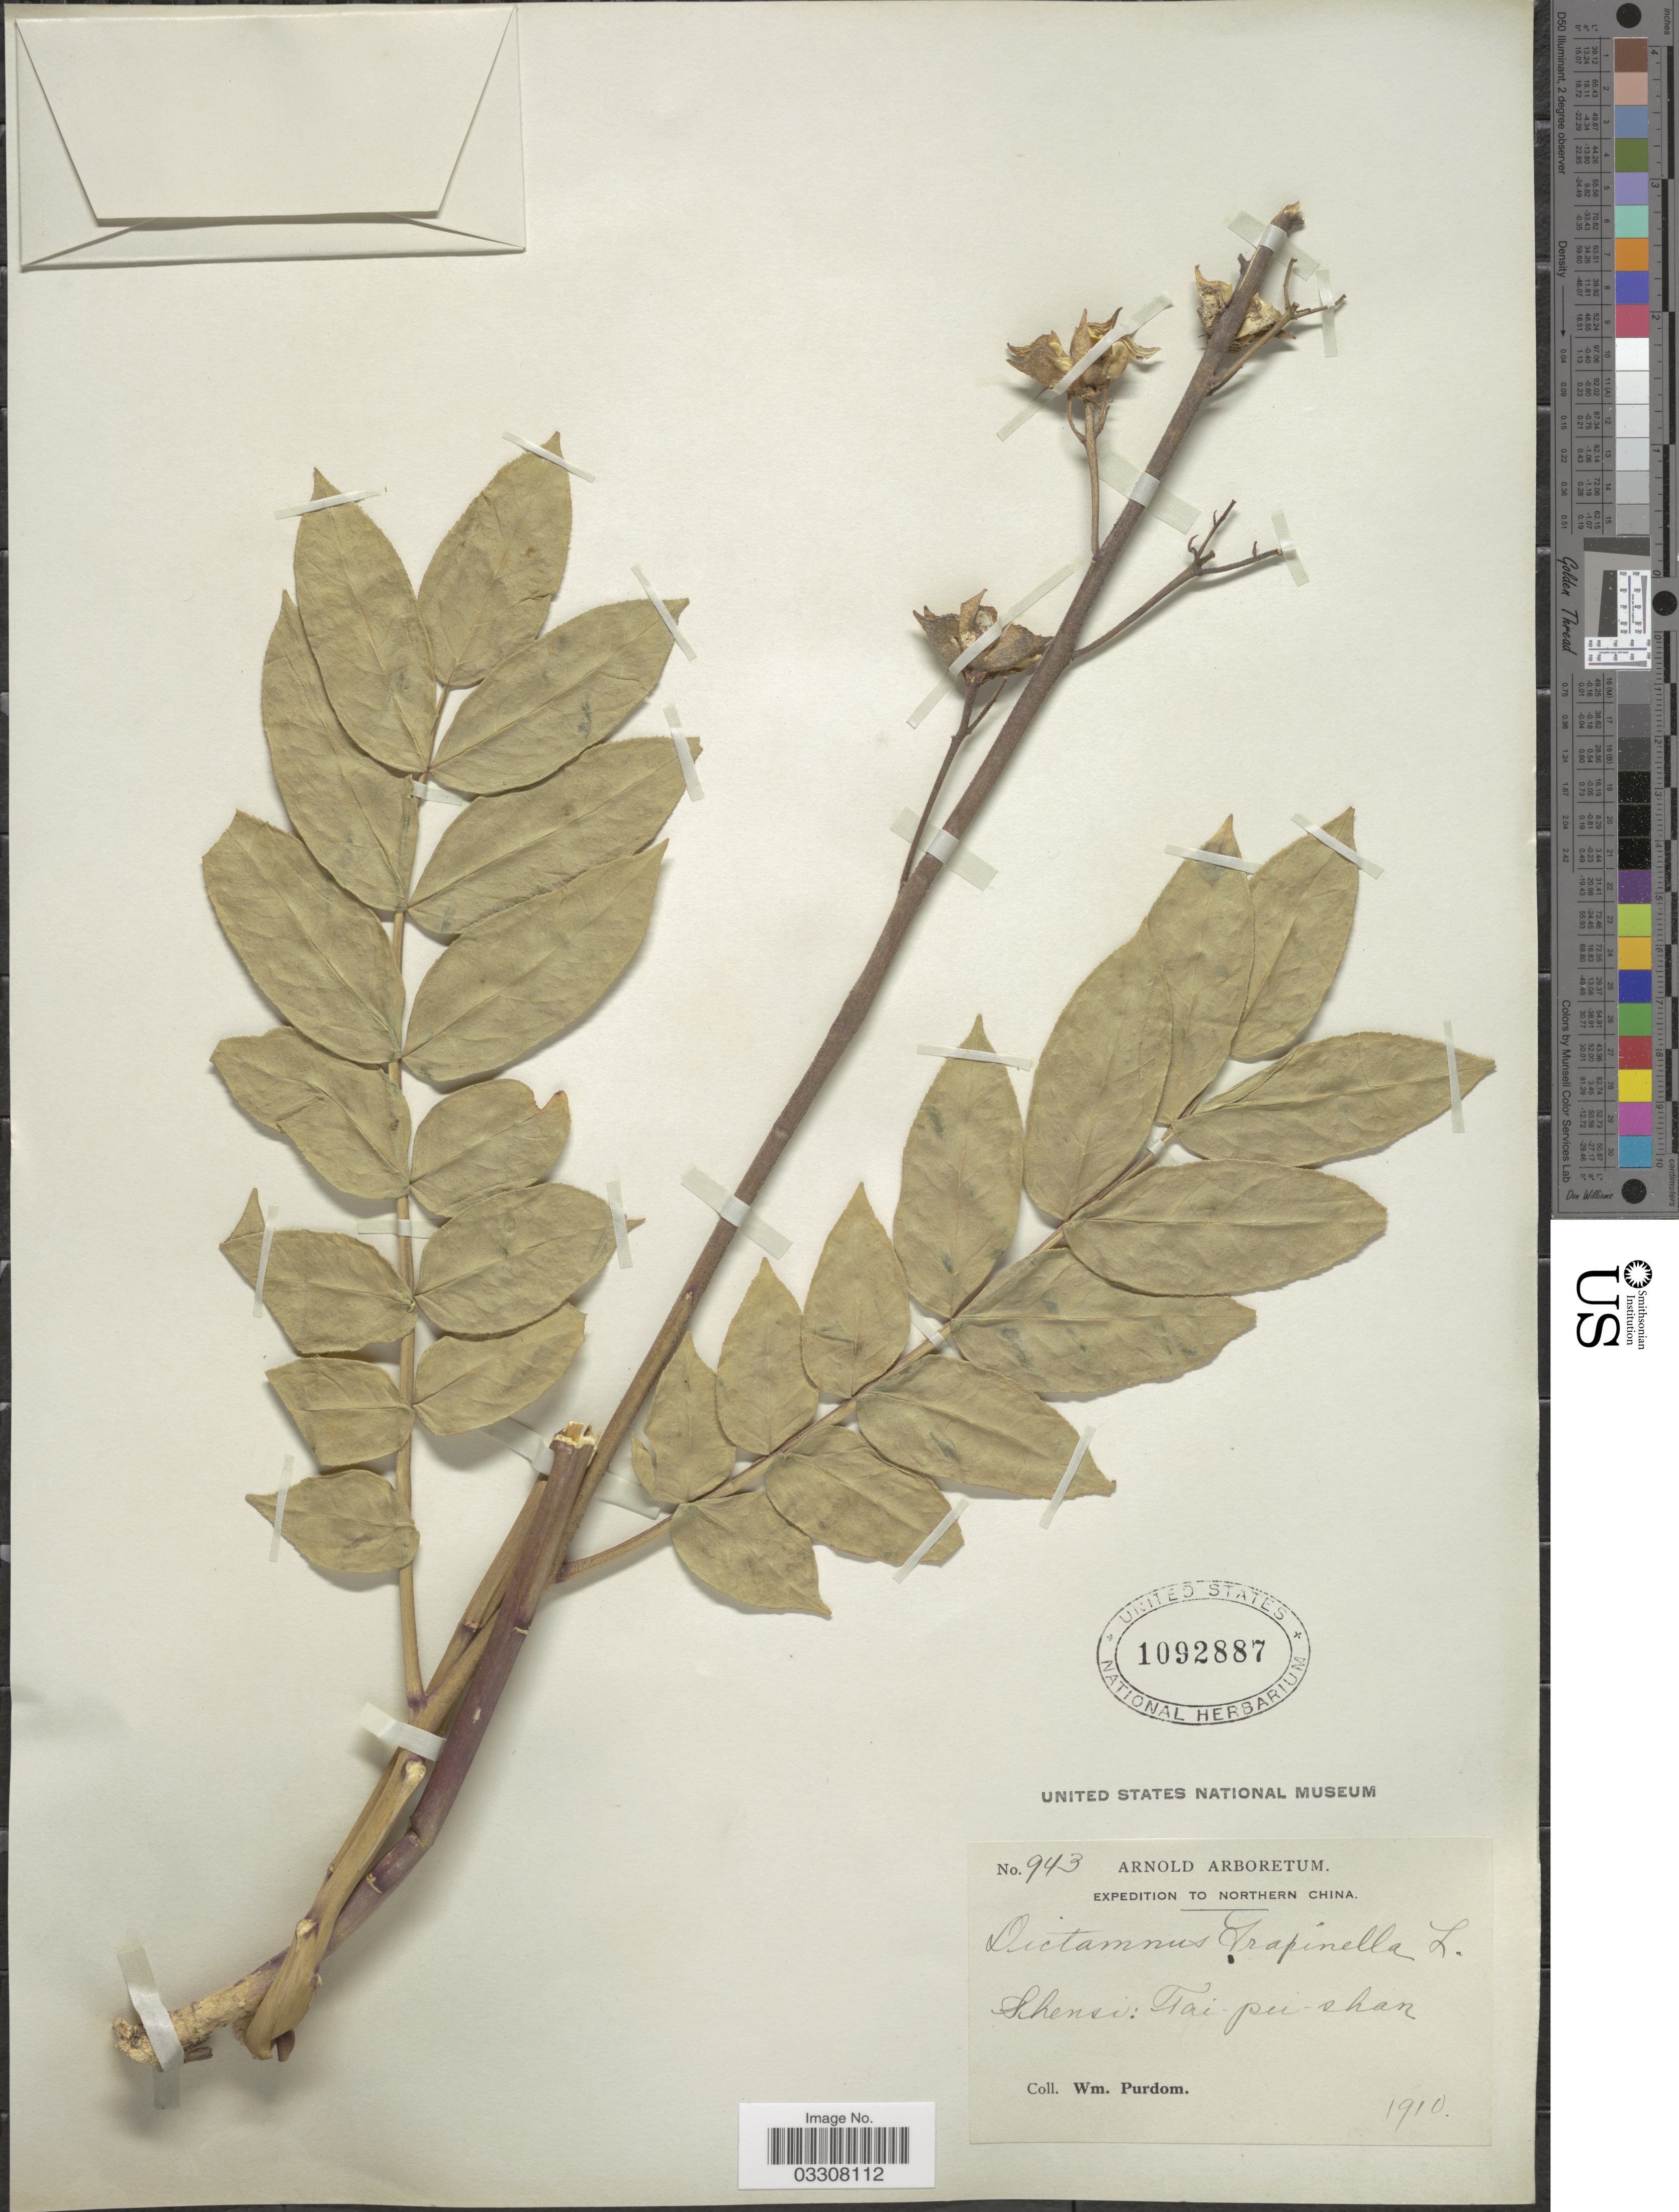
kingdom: Plantae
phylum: Tracheophyta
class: Magnoliopsida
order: Sapindales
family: Rutaceae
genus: Dictamnus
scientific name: Dictamnus albus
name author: L.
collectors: W. Purdom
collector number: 943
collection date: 1910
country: China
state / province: Shaanxi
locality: Northern China. Shensi: Tai-pei-shan.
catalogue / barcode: US 1092887